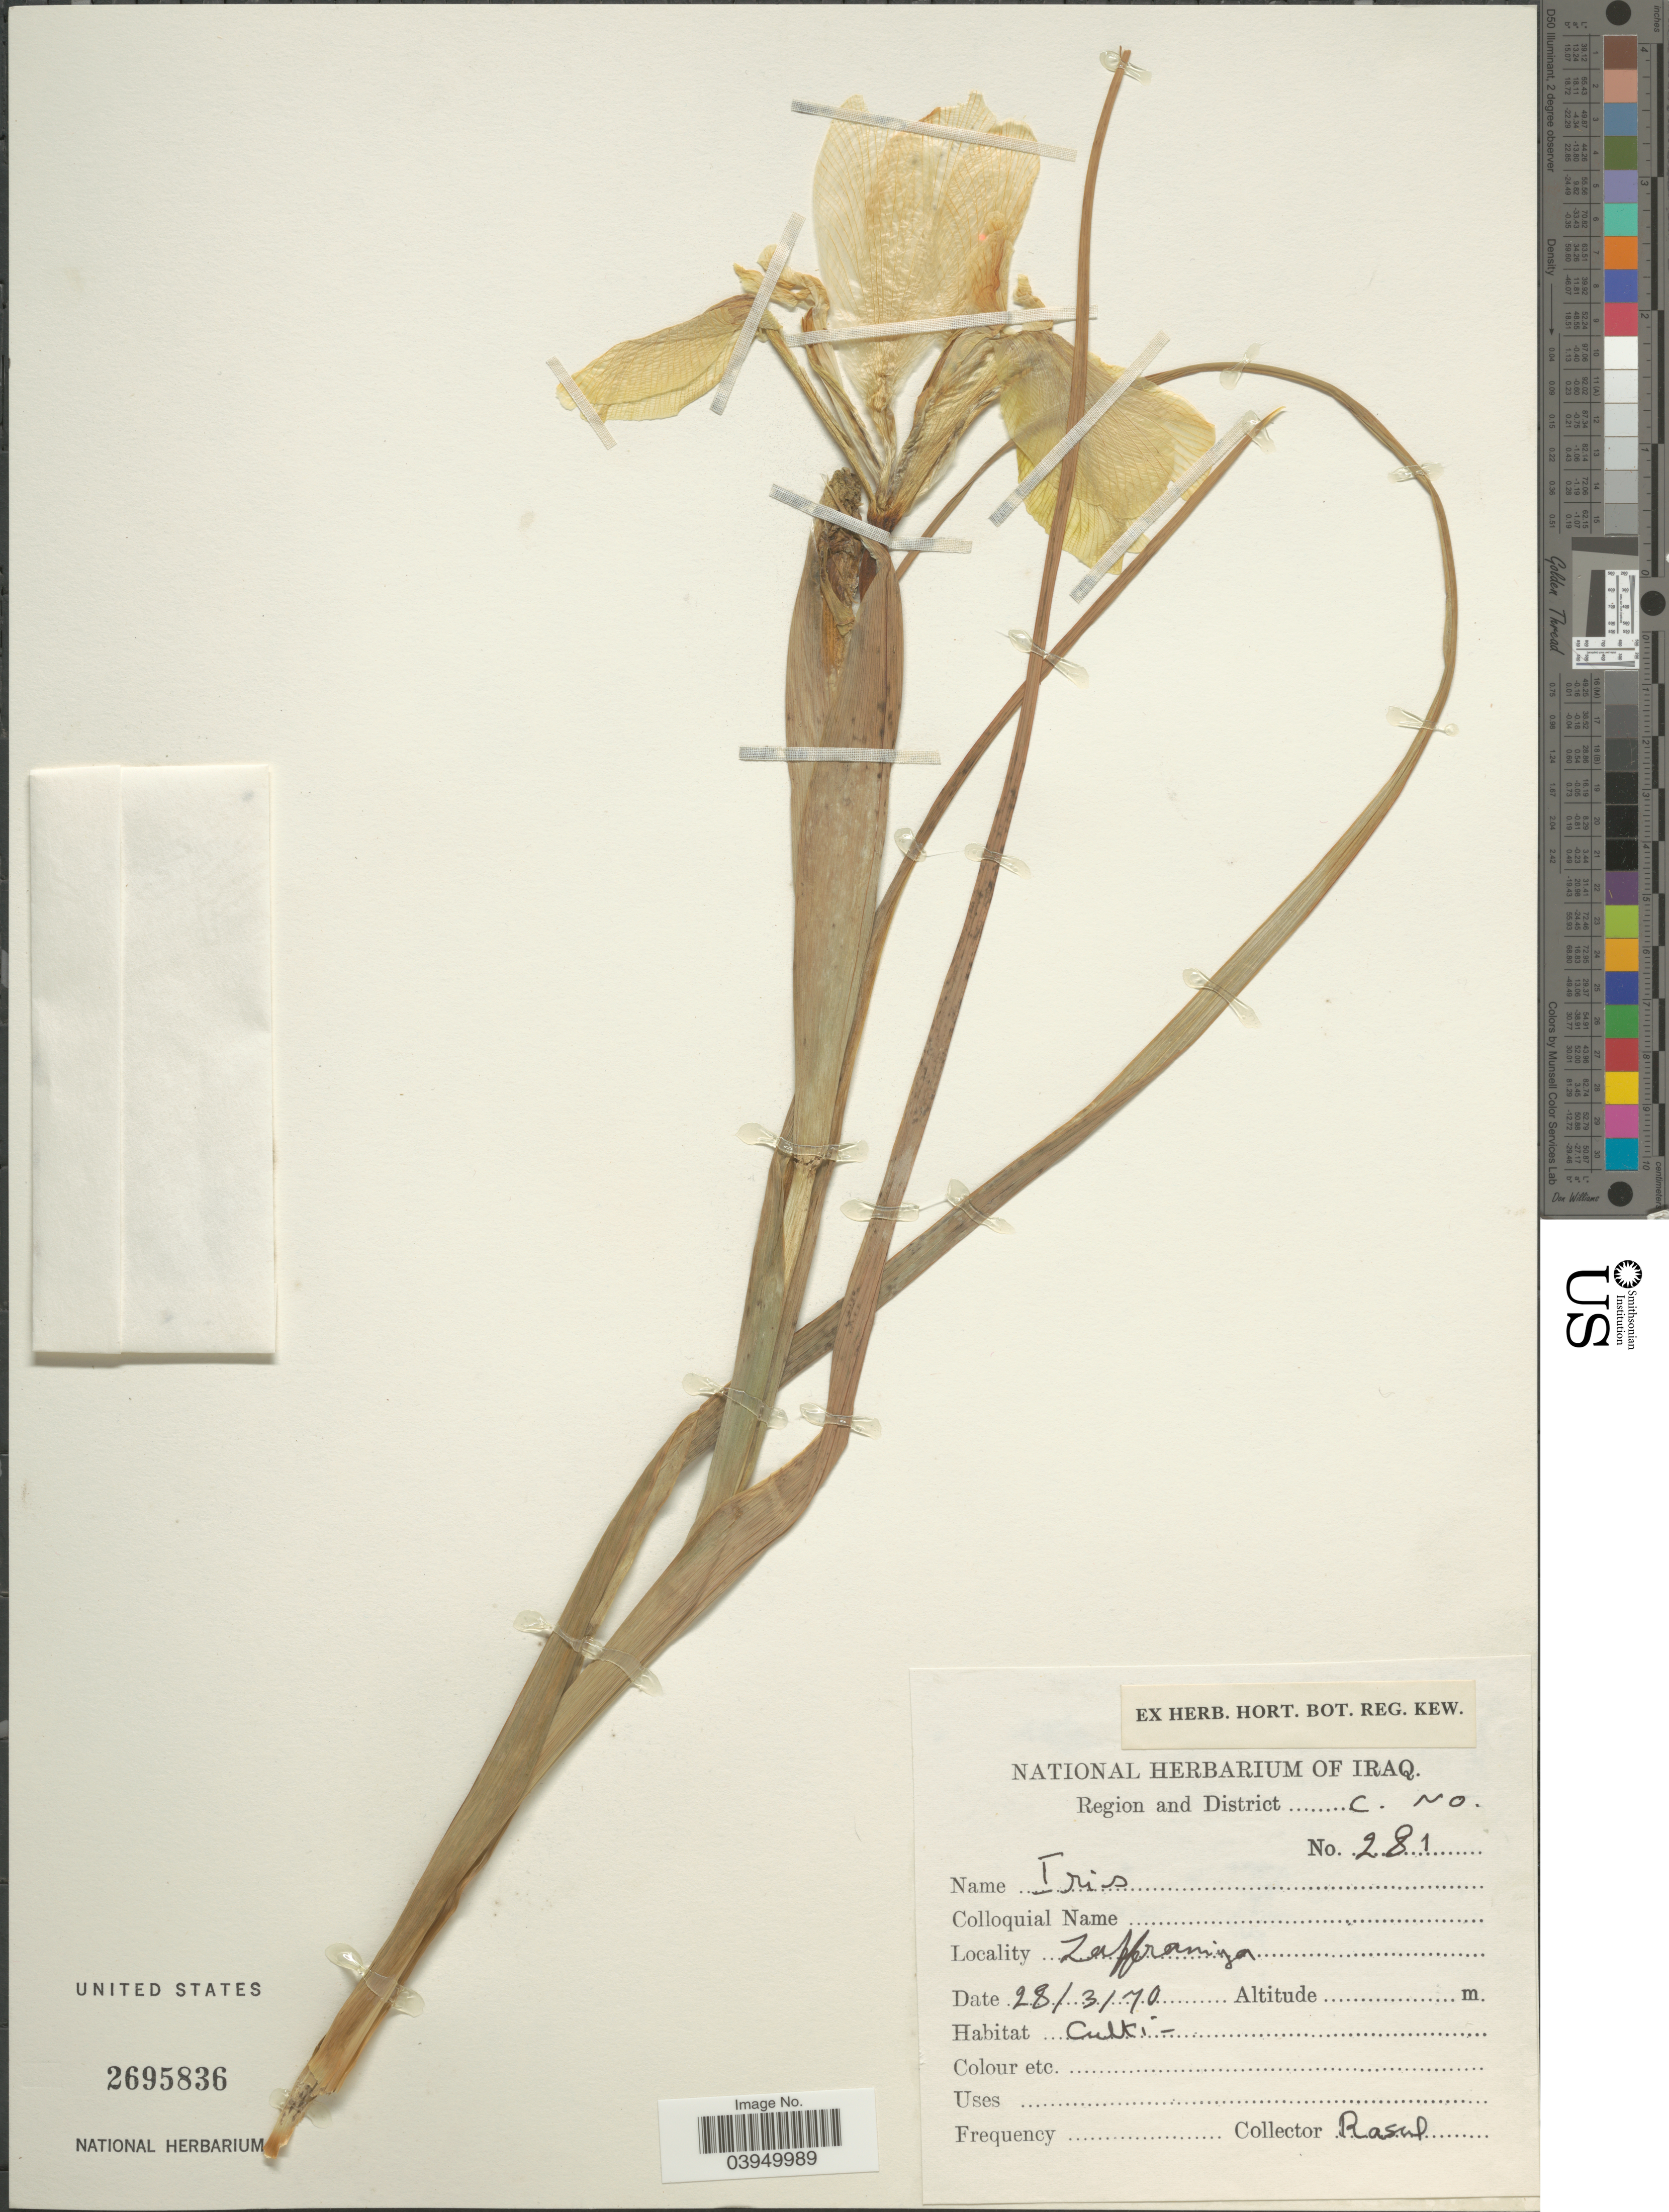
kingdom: Plantae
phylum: Tracheophyta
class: Liliopsida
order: Asparagales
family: Iridaceae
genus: Iris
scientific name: Iris sp.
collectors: Rasul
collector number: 281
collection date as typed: Transcribed d/m/y: 28/3/70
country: Iraq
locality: Zaffraniya.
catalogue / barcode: US 2695836